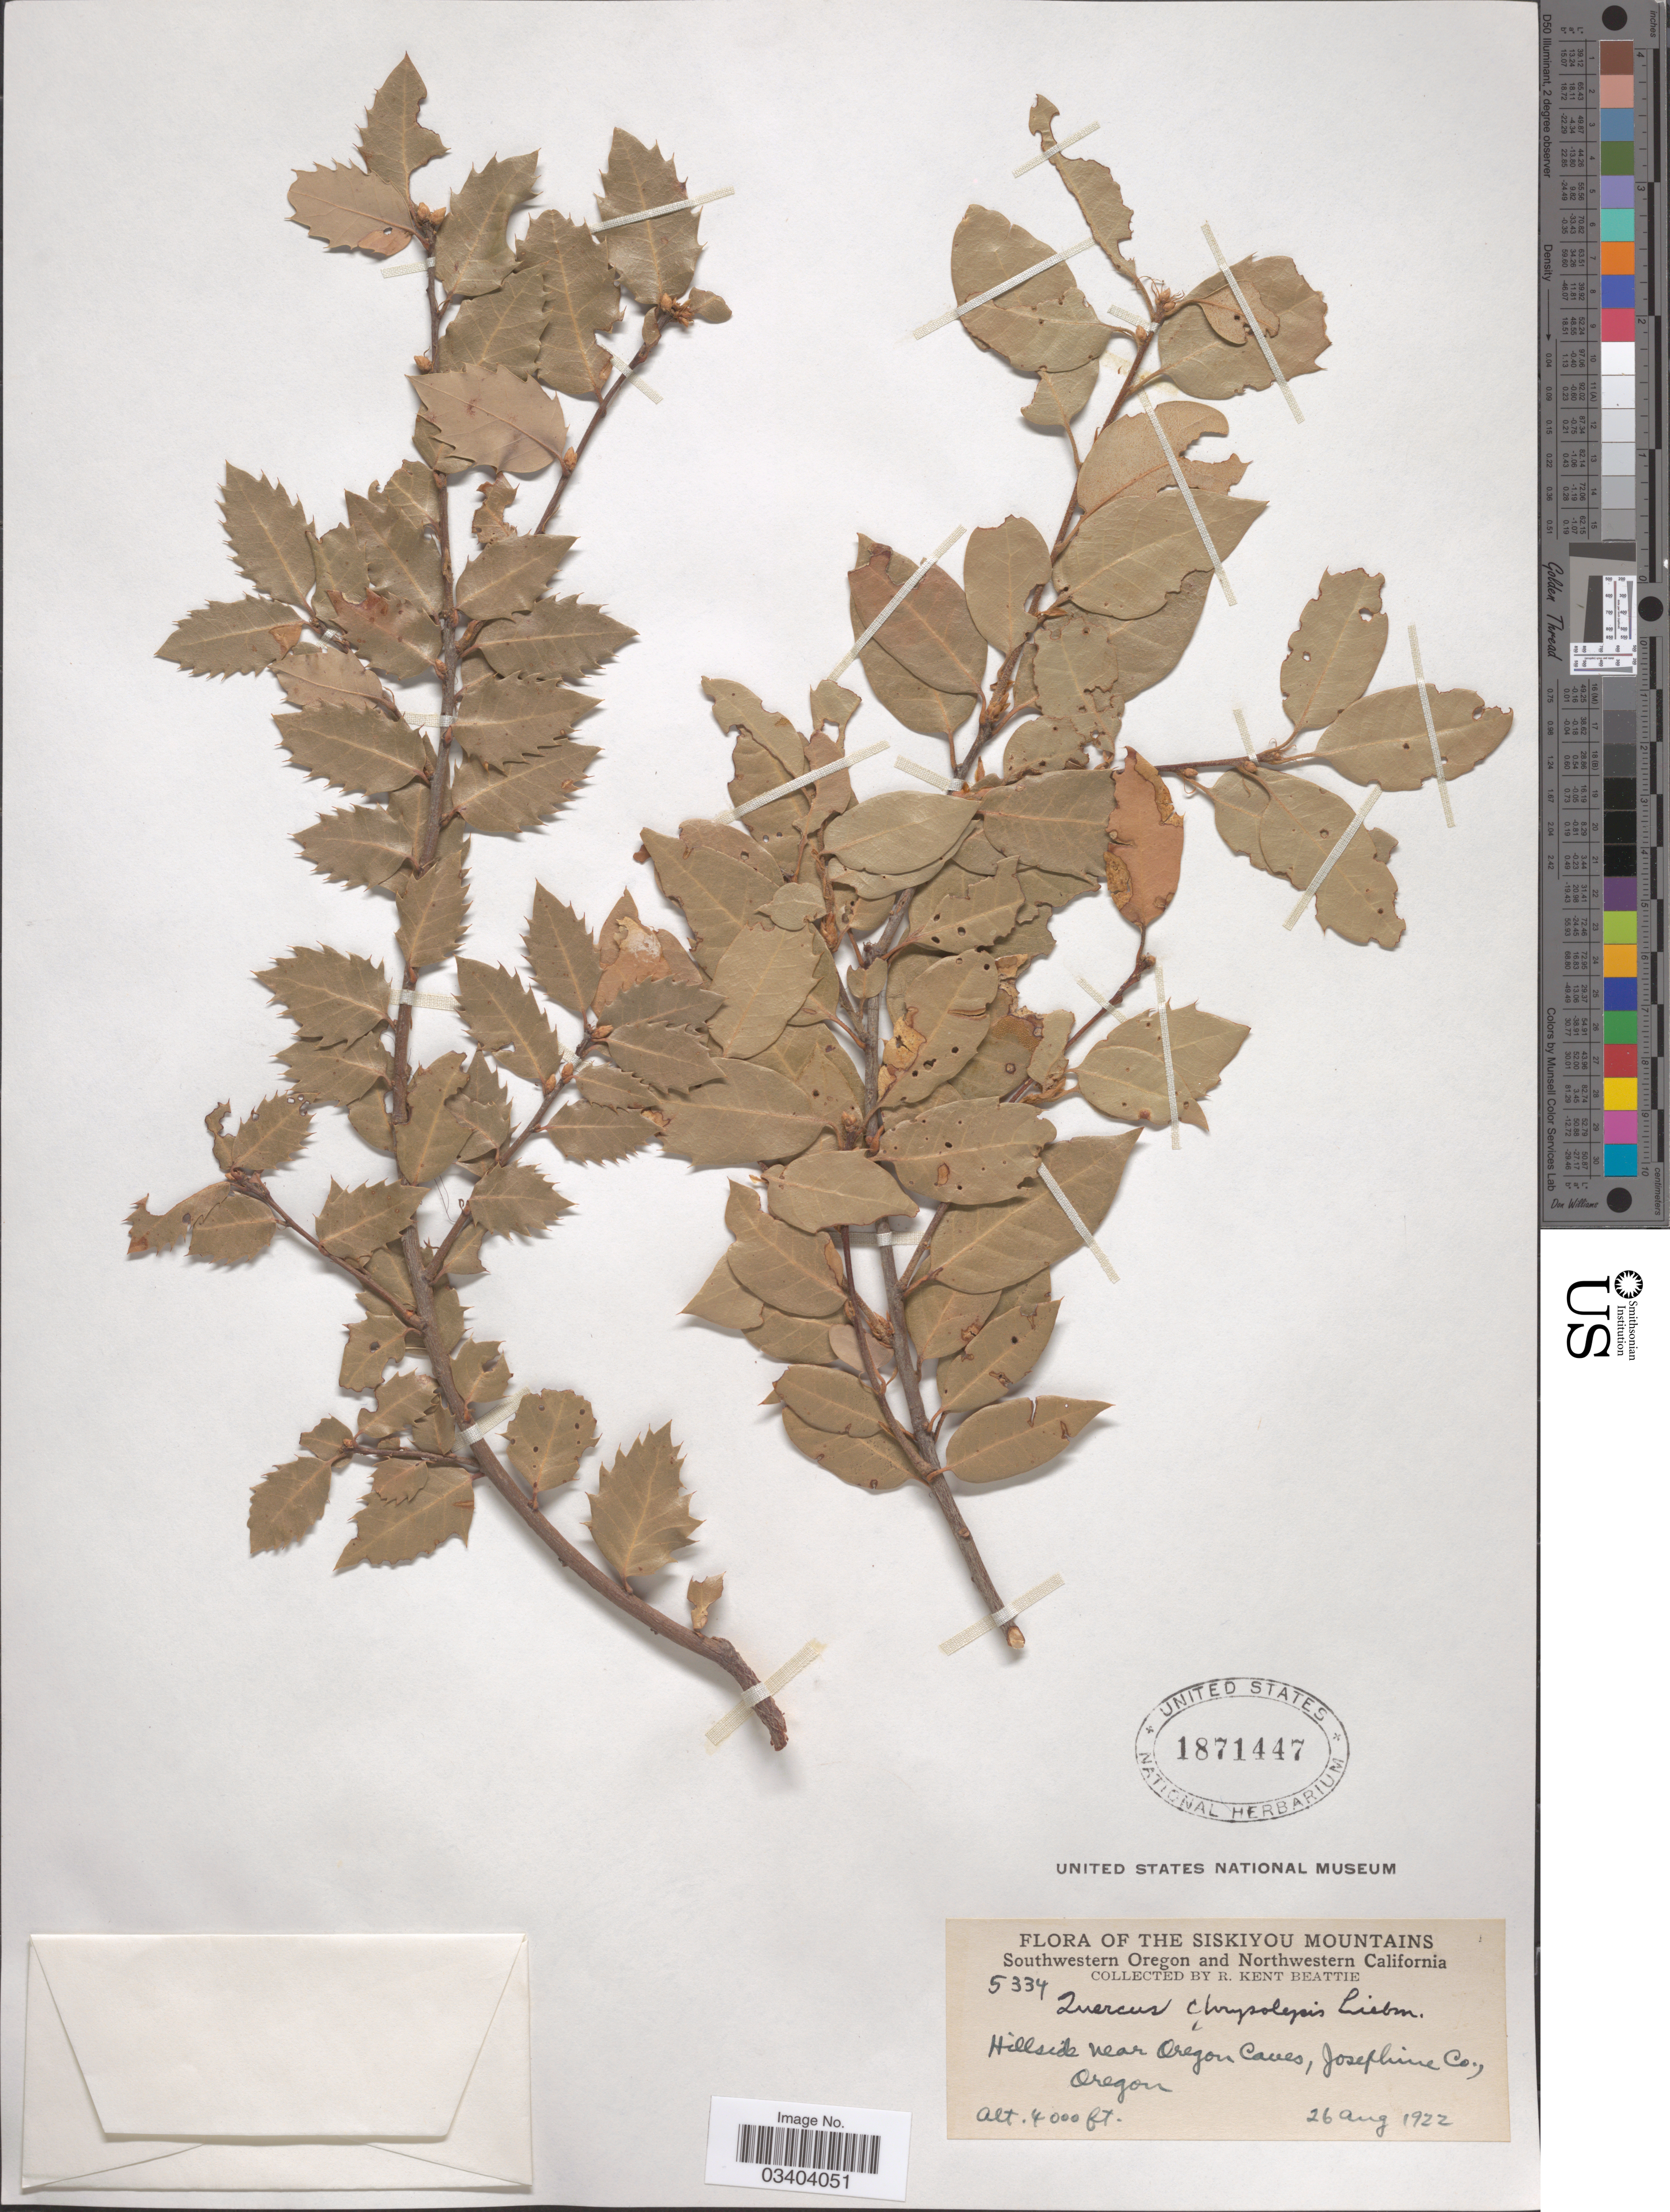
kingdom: Plantae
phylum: Tracheophyta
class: Magnoliopsida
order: Fagales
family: Fagaceae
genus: Quercus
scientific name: Quercus chrysolepis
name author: Liebm.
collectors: R. K. Beattie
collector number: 5334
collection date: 1922-08-26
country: United States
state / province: Oregon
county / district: Josephine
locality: The Siskiyou Mountains. Southwestern Oregon. Hillside near Oregon Caves, Josephine Co.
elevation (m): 1219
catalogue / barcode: US 1871447